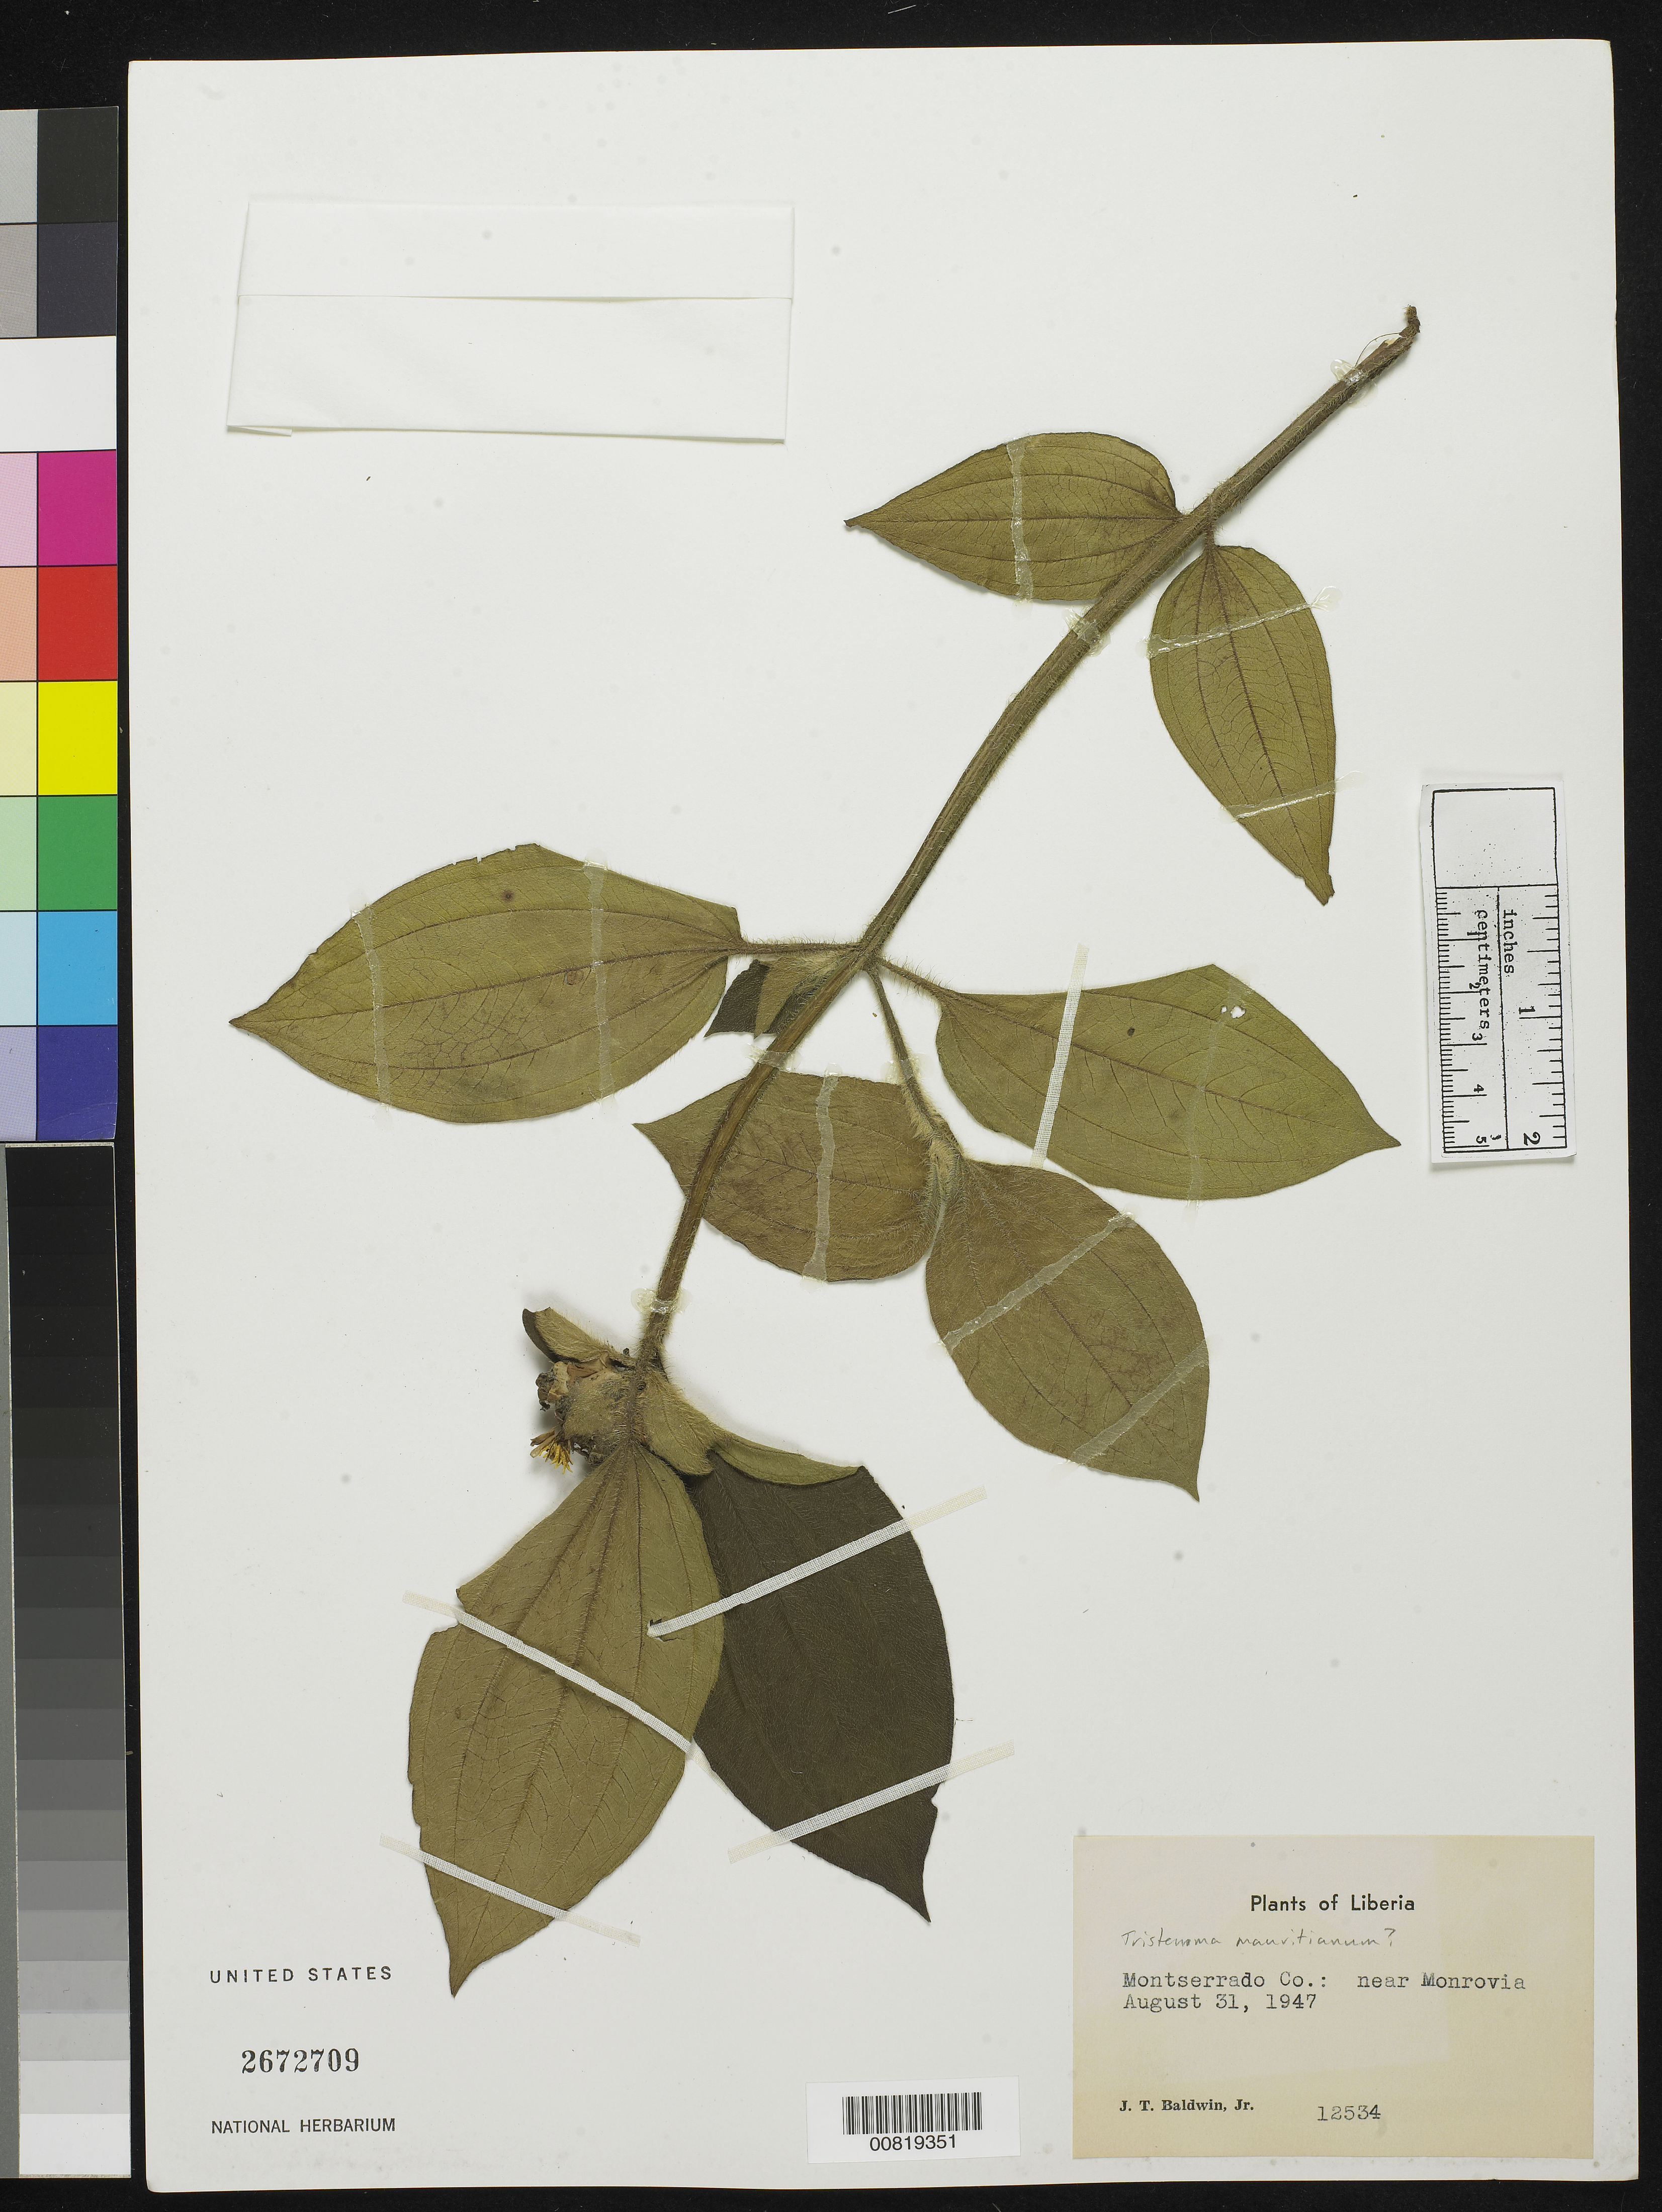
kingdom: Plantae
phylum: Tracheophyta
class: Magnoliopsida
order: Myrtales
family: Melastomataceae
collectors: J. T. Baldwin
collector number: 12534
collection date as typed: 31 Aug 1947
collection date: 1947-08-31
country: Liberia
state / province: Montserrado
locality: near Monrovia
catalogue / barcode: US 2672709